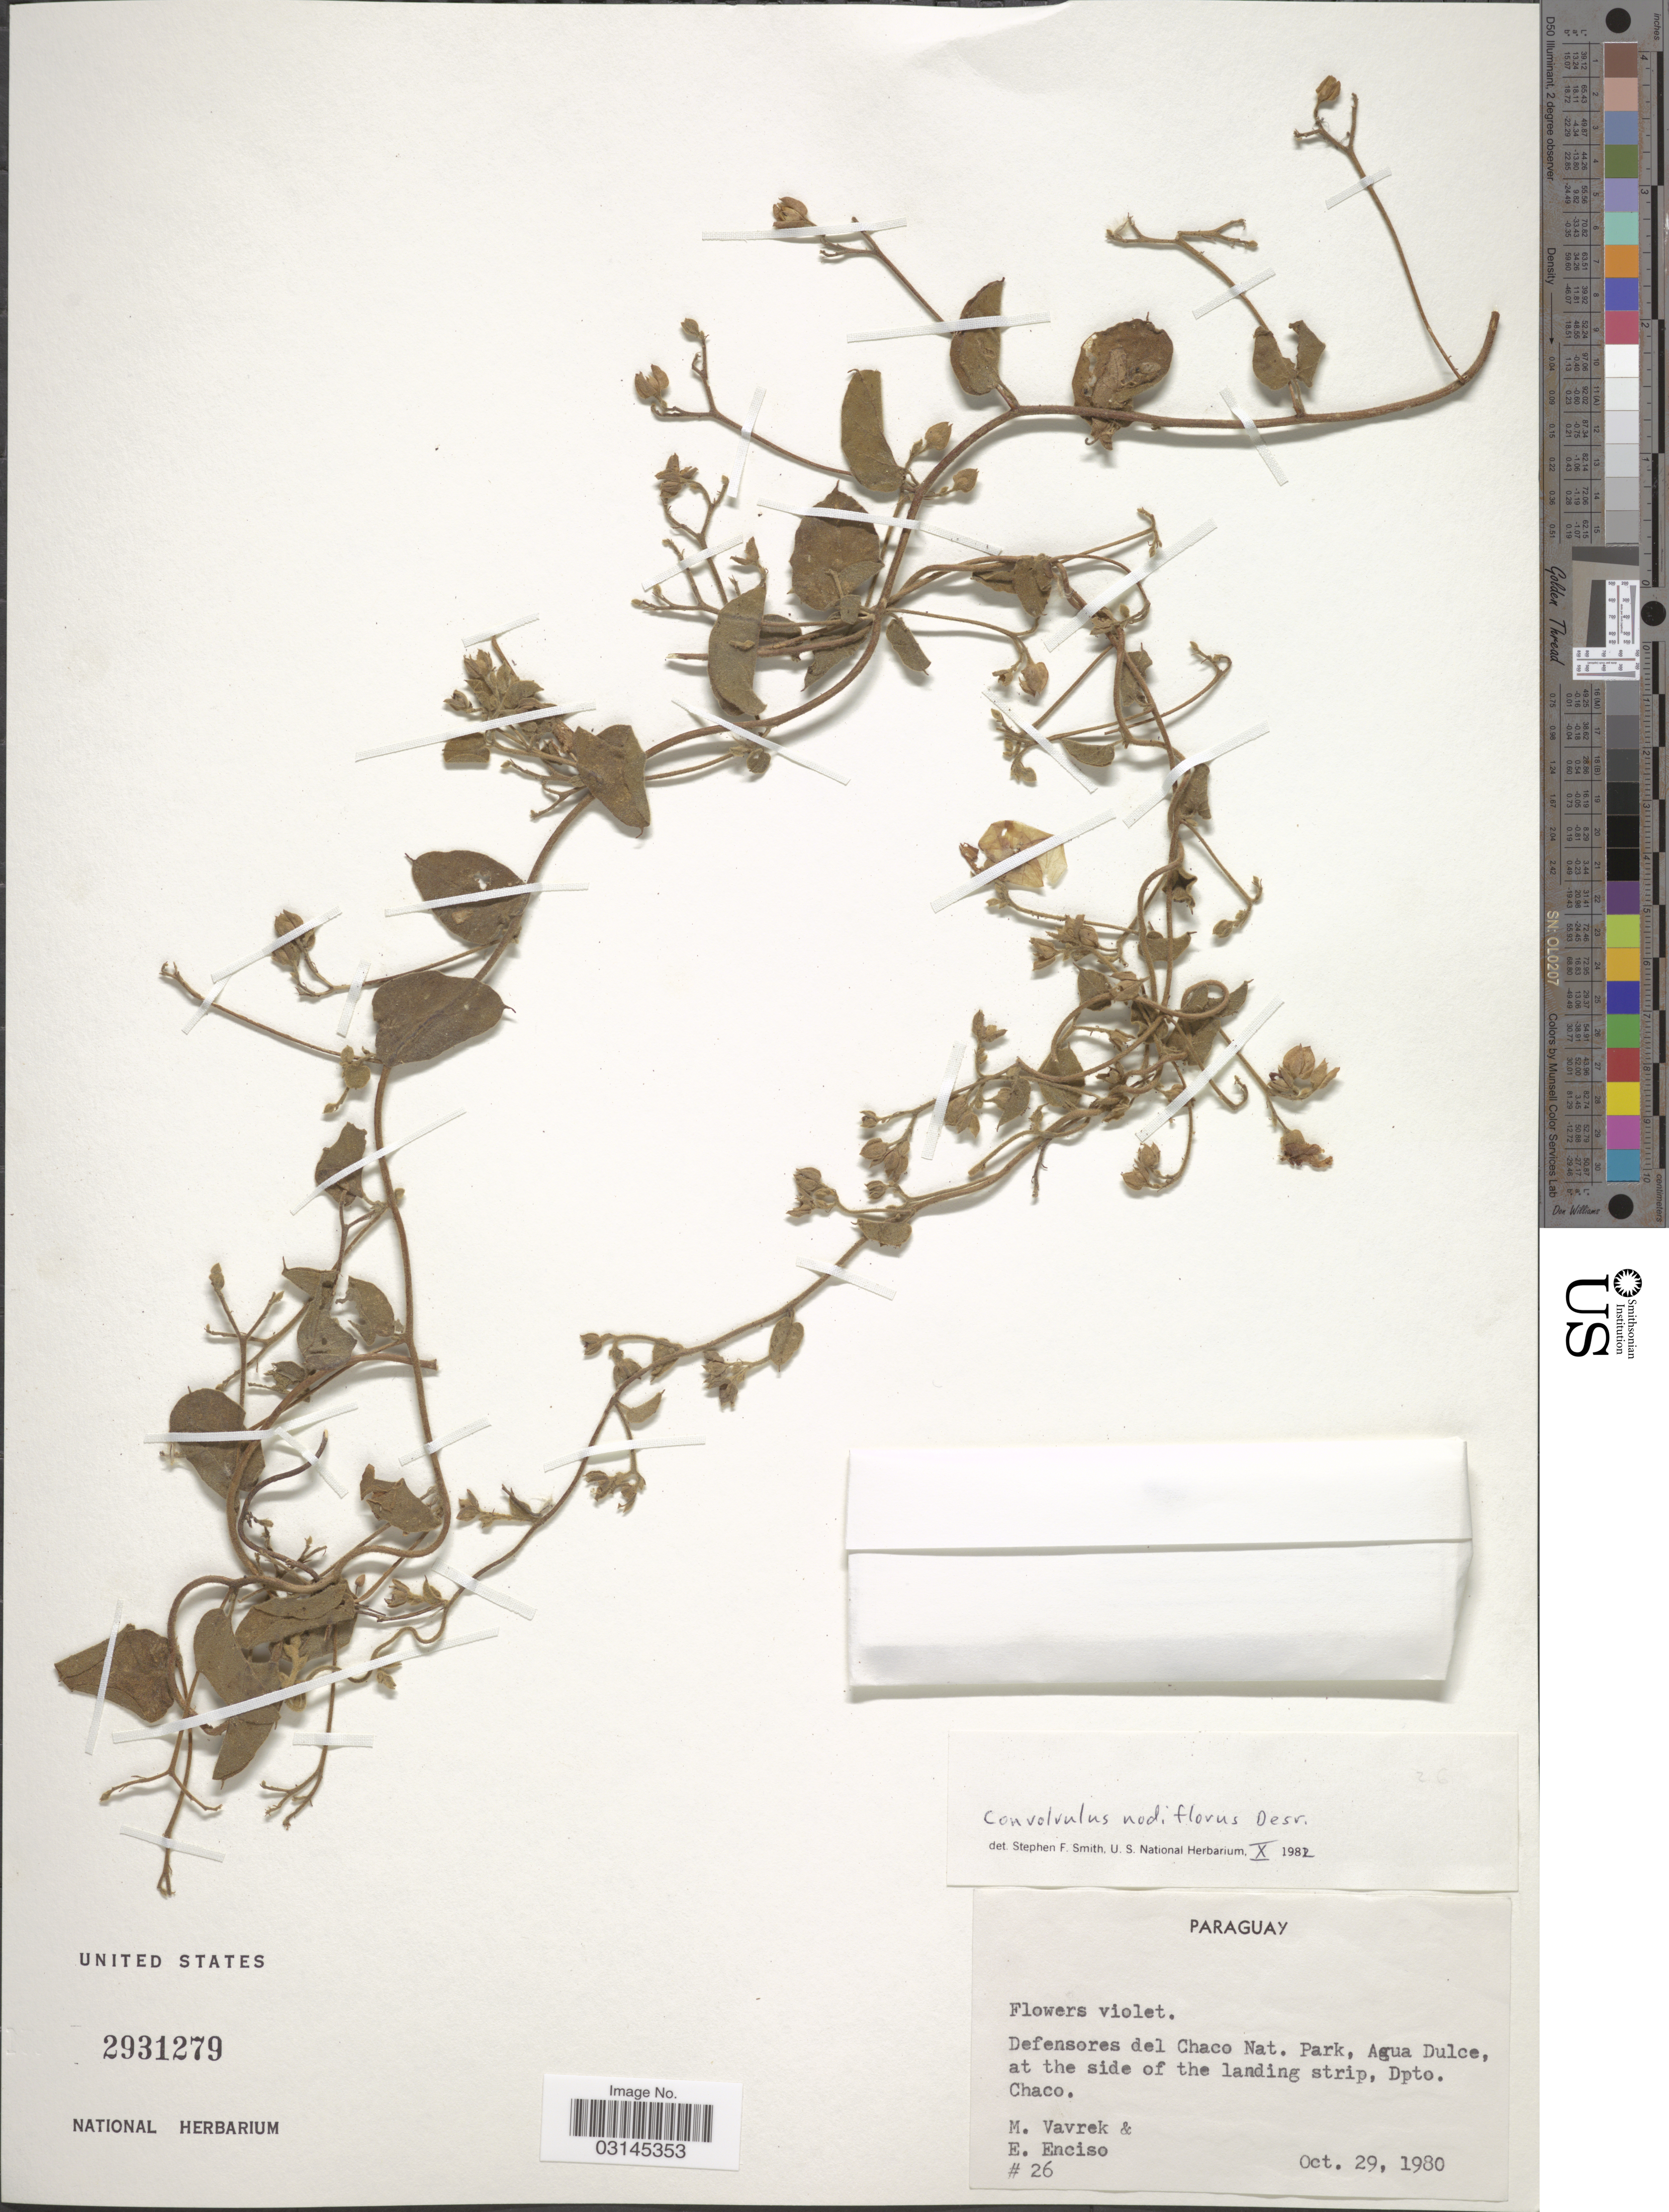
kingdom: Plantae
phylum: Tracheophyta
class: Magnoliopsida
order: Solanales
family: Convolvulaceae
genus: Convolvulus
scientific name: Convolvulus nodiflorus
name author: Desr.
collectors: M. Vavrek & E. Enciso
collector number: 26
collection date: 1980-10-29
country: Argentina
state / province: Chaco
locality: Defensores del Chaco Nat. Park, Agua Dulce, at the side of the landing strip, Dpto. Chaco.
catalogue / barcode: US 2931279